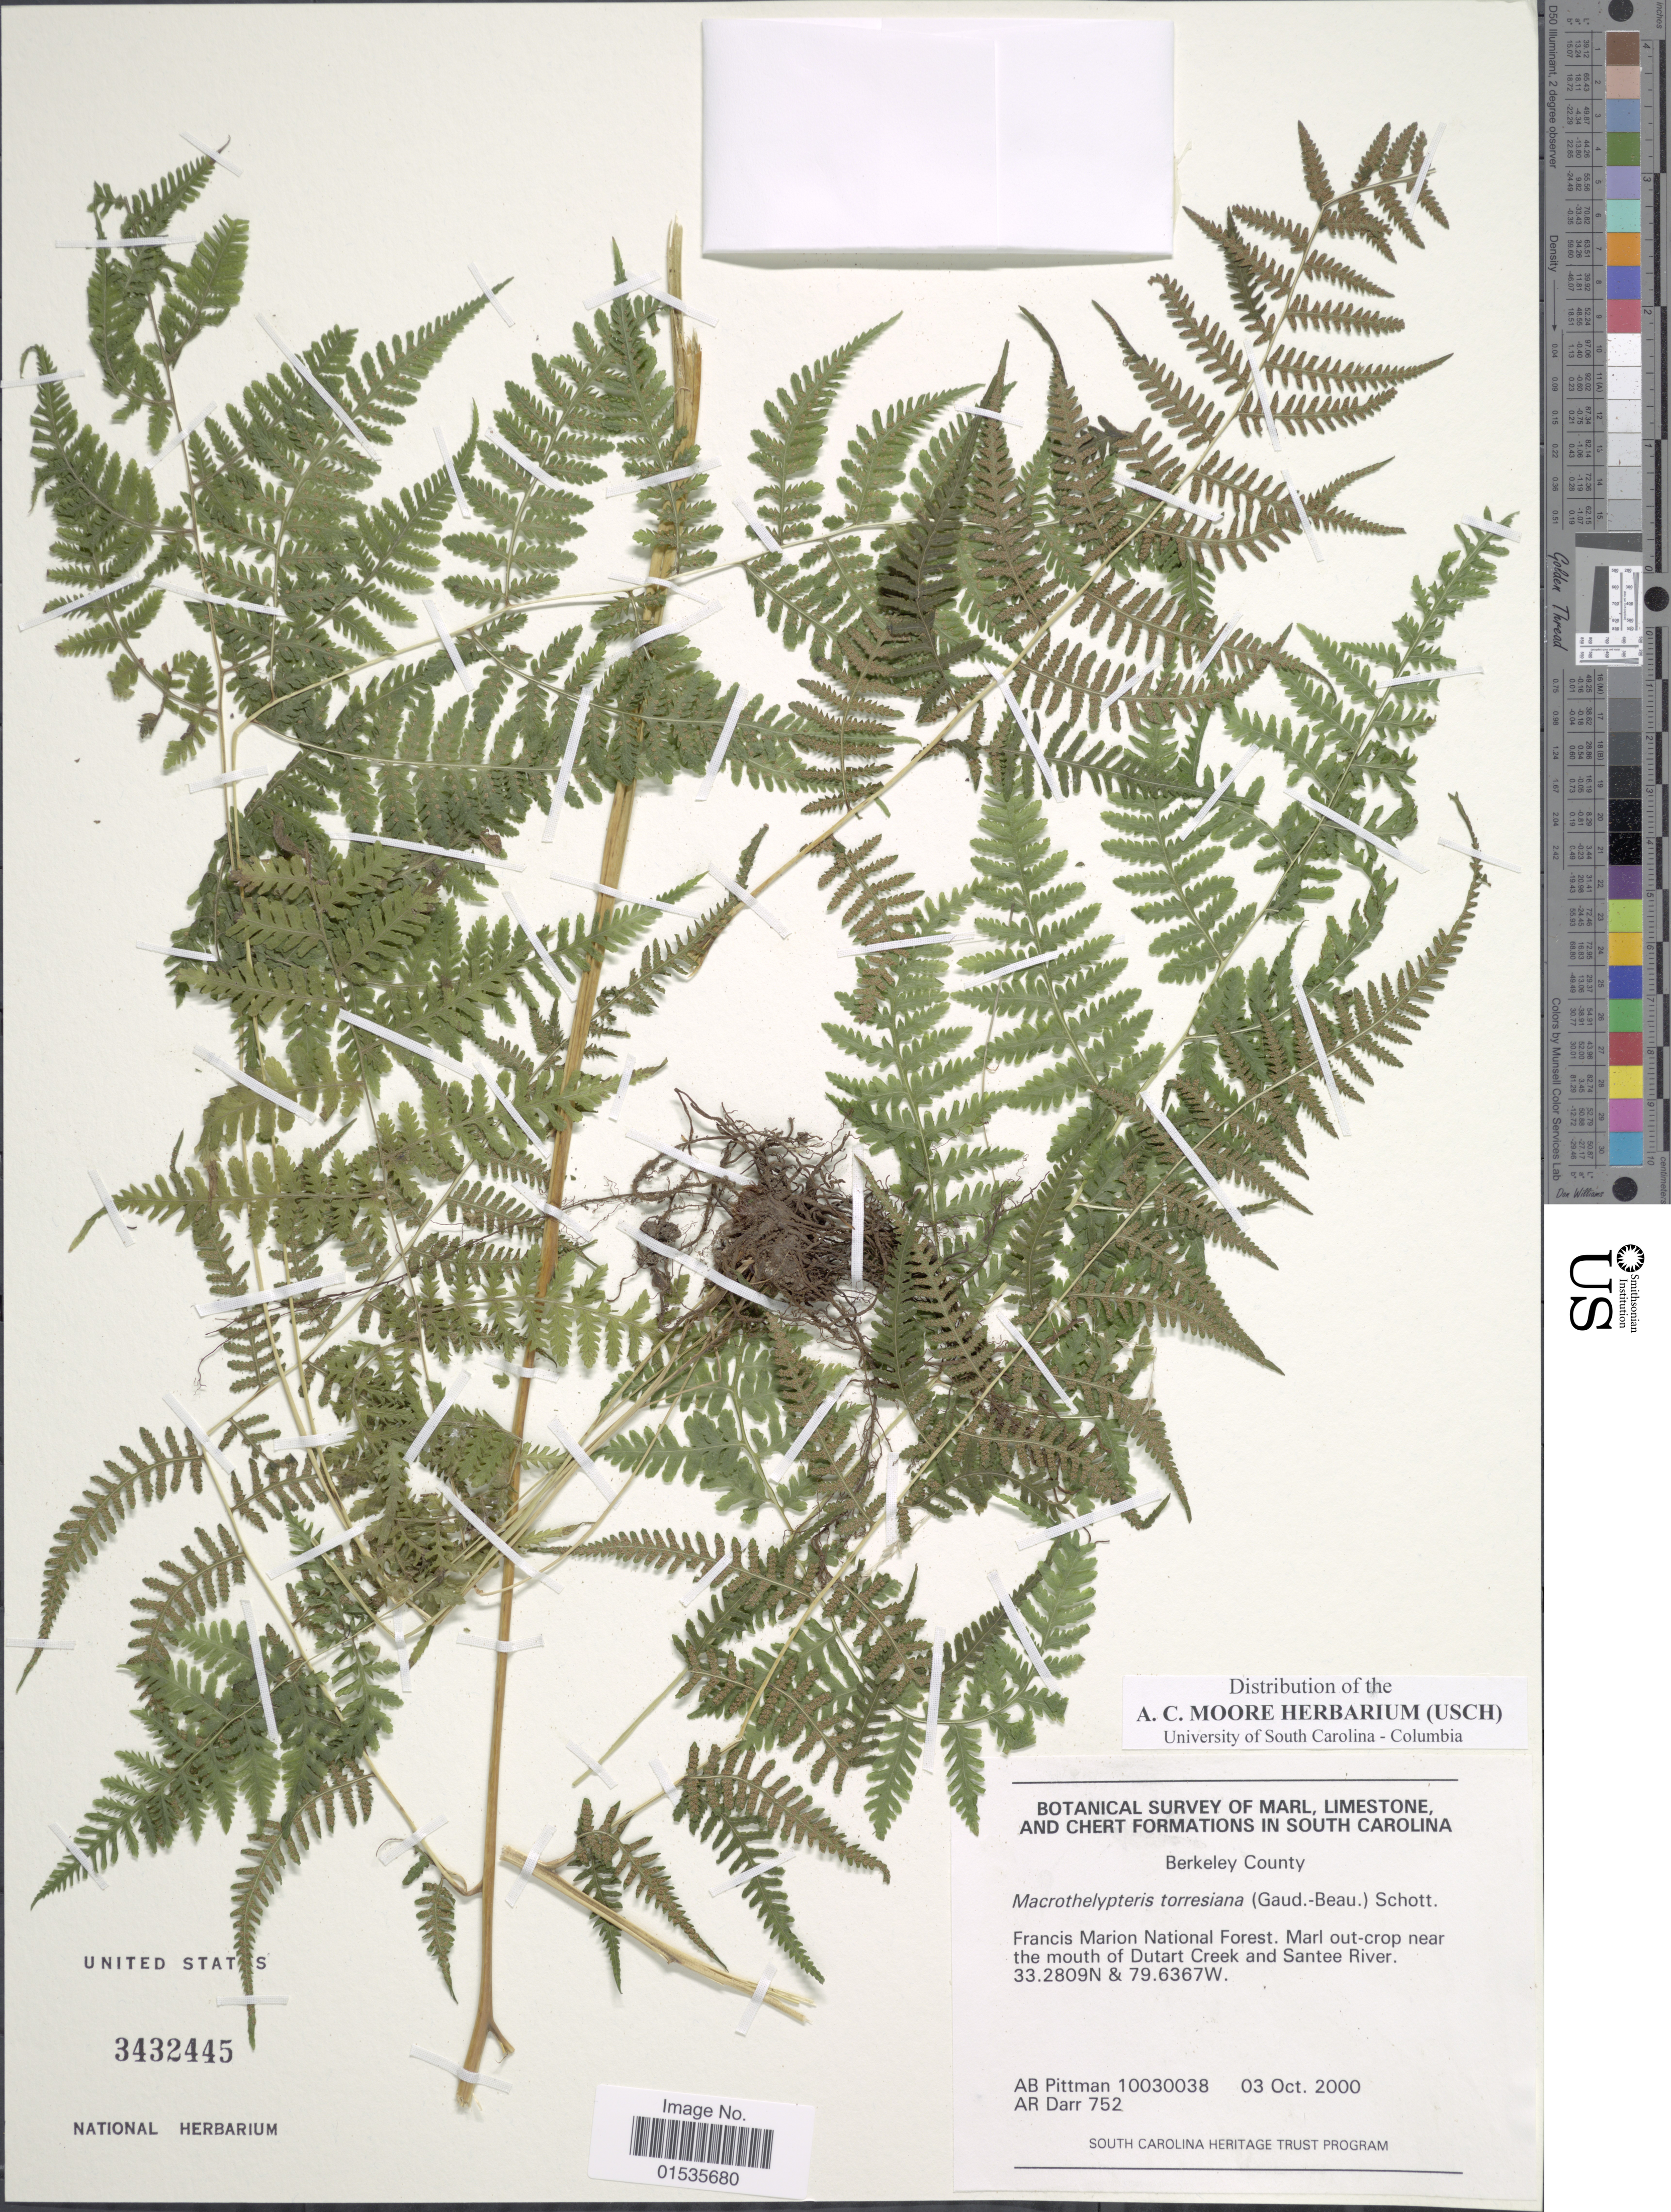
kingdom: Plantae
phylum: Tracheophyta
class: Polypodiopsida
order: Polypodiales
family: Thelypteridaceae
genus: Macrothelypteris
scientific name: Macrothelypteris torresiana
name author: (Gaudich.) Ching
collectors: A. B. Pittman & A. Darr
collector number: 10030038/752?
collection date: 2000-10-03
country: United States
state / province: South Carolina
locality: South Carolina, Francis Marion National Forest, Marl out-crop near the mouth of Dutart Cree and Santee River.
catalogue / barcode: US 3432445